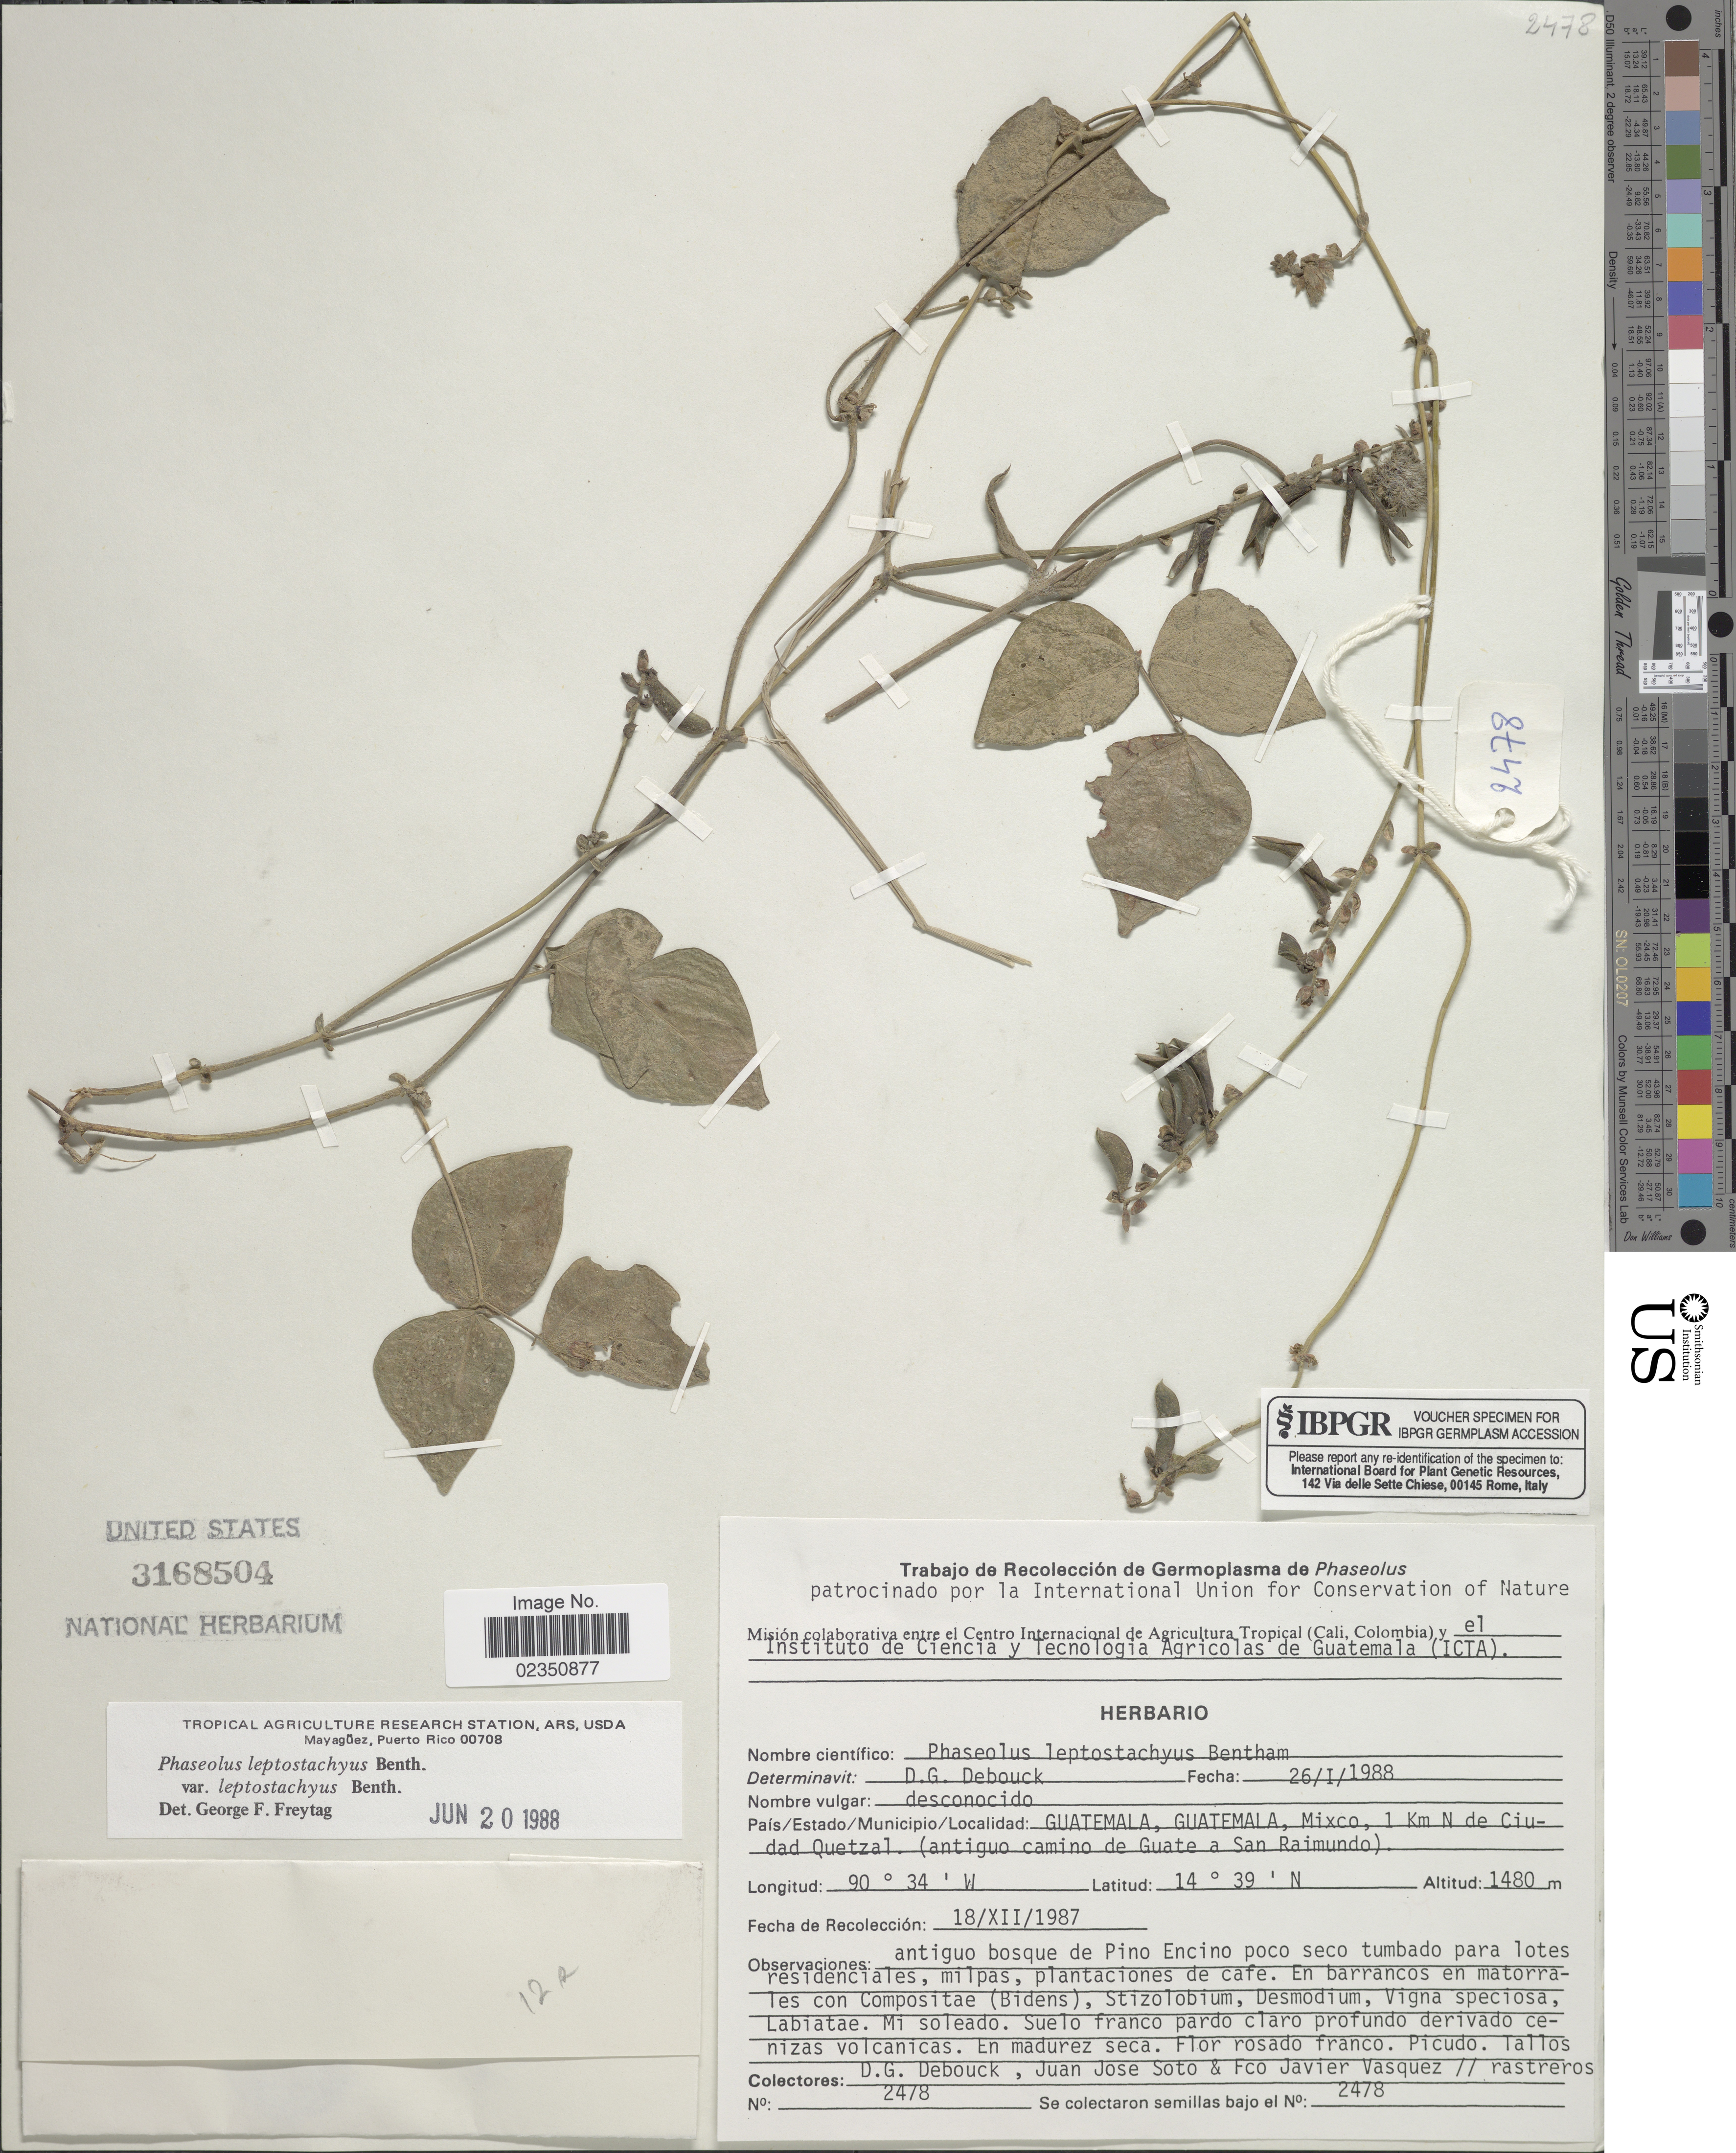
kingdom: Plantae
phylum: Tracheophyta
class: Magnoliopsida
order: Fabales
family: Fabaceae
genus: Phaseolus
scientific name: Phaseolus leptostachyus var. leptostachyus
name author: Benth.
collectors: D. Debouck, J. Soto & F. Vasquez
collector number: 2478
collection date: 1987-12-18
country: Guatemala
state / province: Guatemala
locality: Mixco, 1 Km N de Ciudad Quetzal. (antiguo camino de Guate a San Raimundo)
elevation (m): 1480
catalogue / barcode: US 3168504